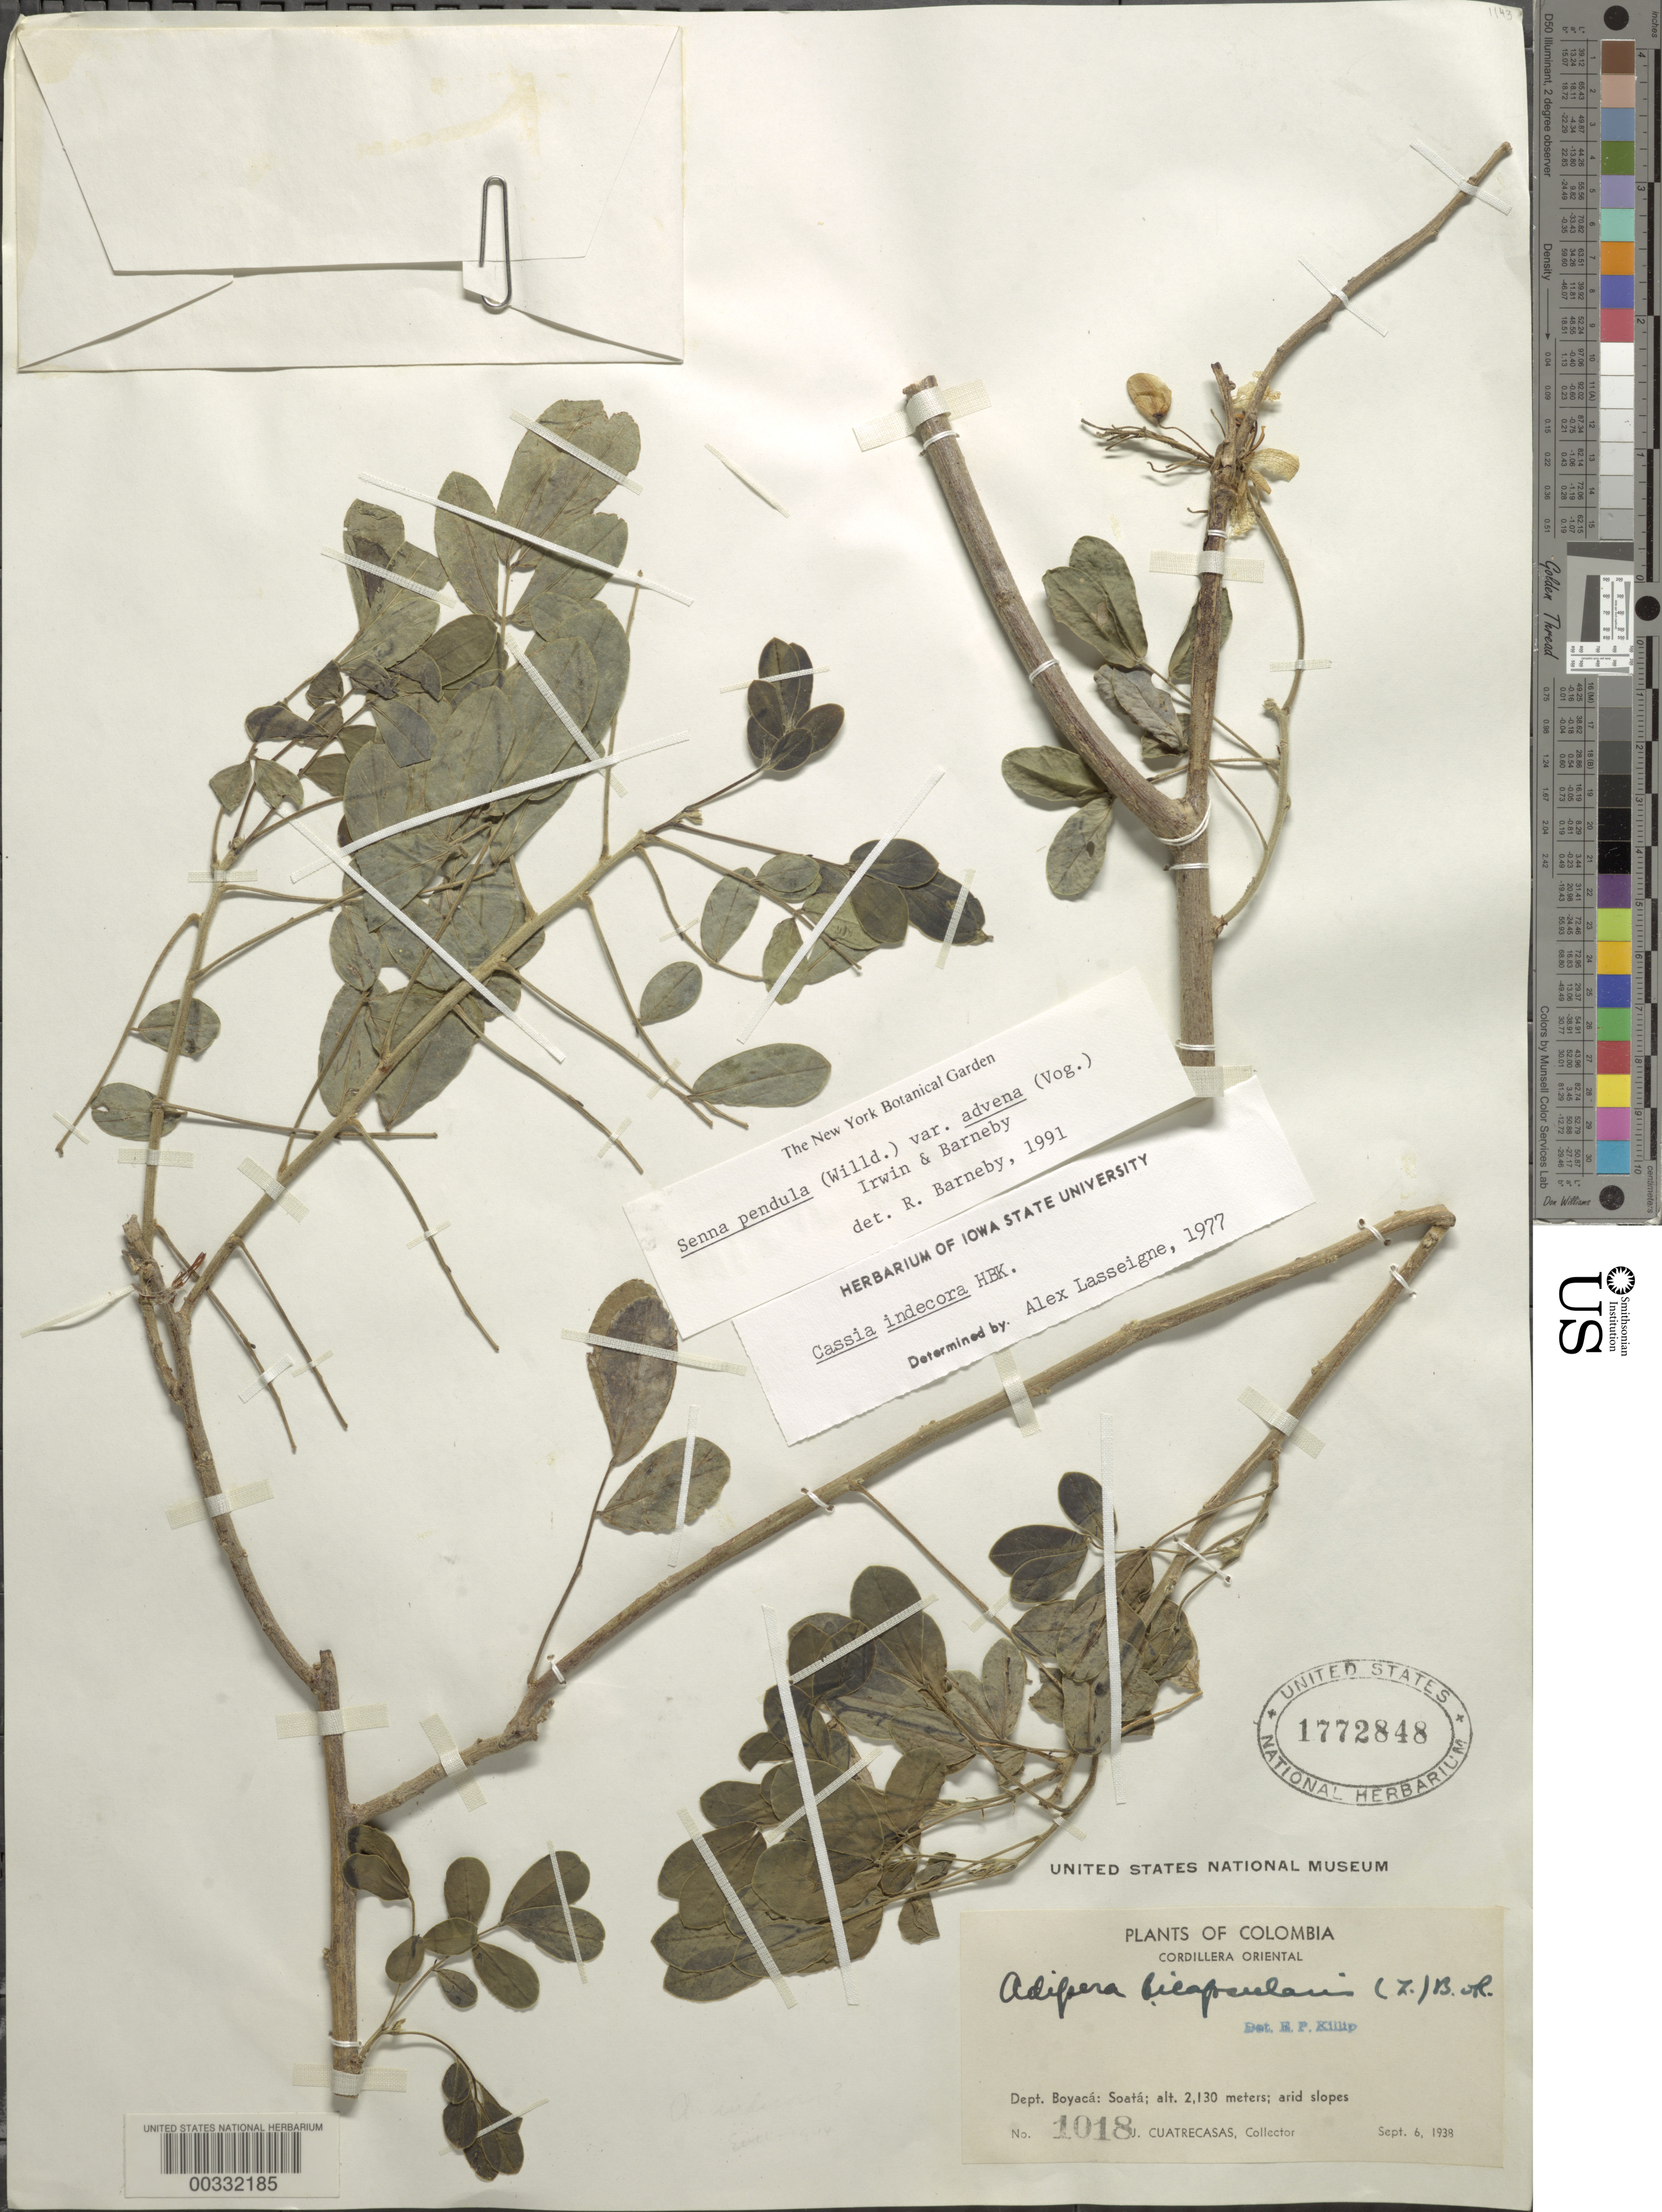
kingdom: Plantae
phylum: Tracheophyta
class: Magnoliopsida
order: Fabales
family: Fabaceae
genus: Senna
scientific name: Senna pendula var. advena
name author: (Vogel) H.S. Irwin & Barneby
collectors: J. Cuatrecasas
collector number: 1018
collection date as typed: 06 Sep 1938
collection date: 1938-09-06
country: Colombia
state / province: Boyacá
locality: Soata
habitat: Arid slopes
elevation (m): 2130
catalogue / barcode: US 1772848